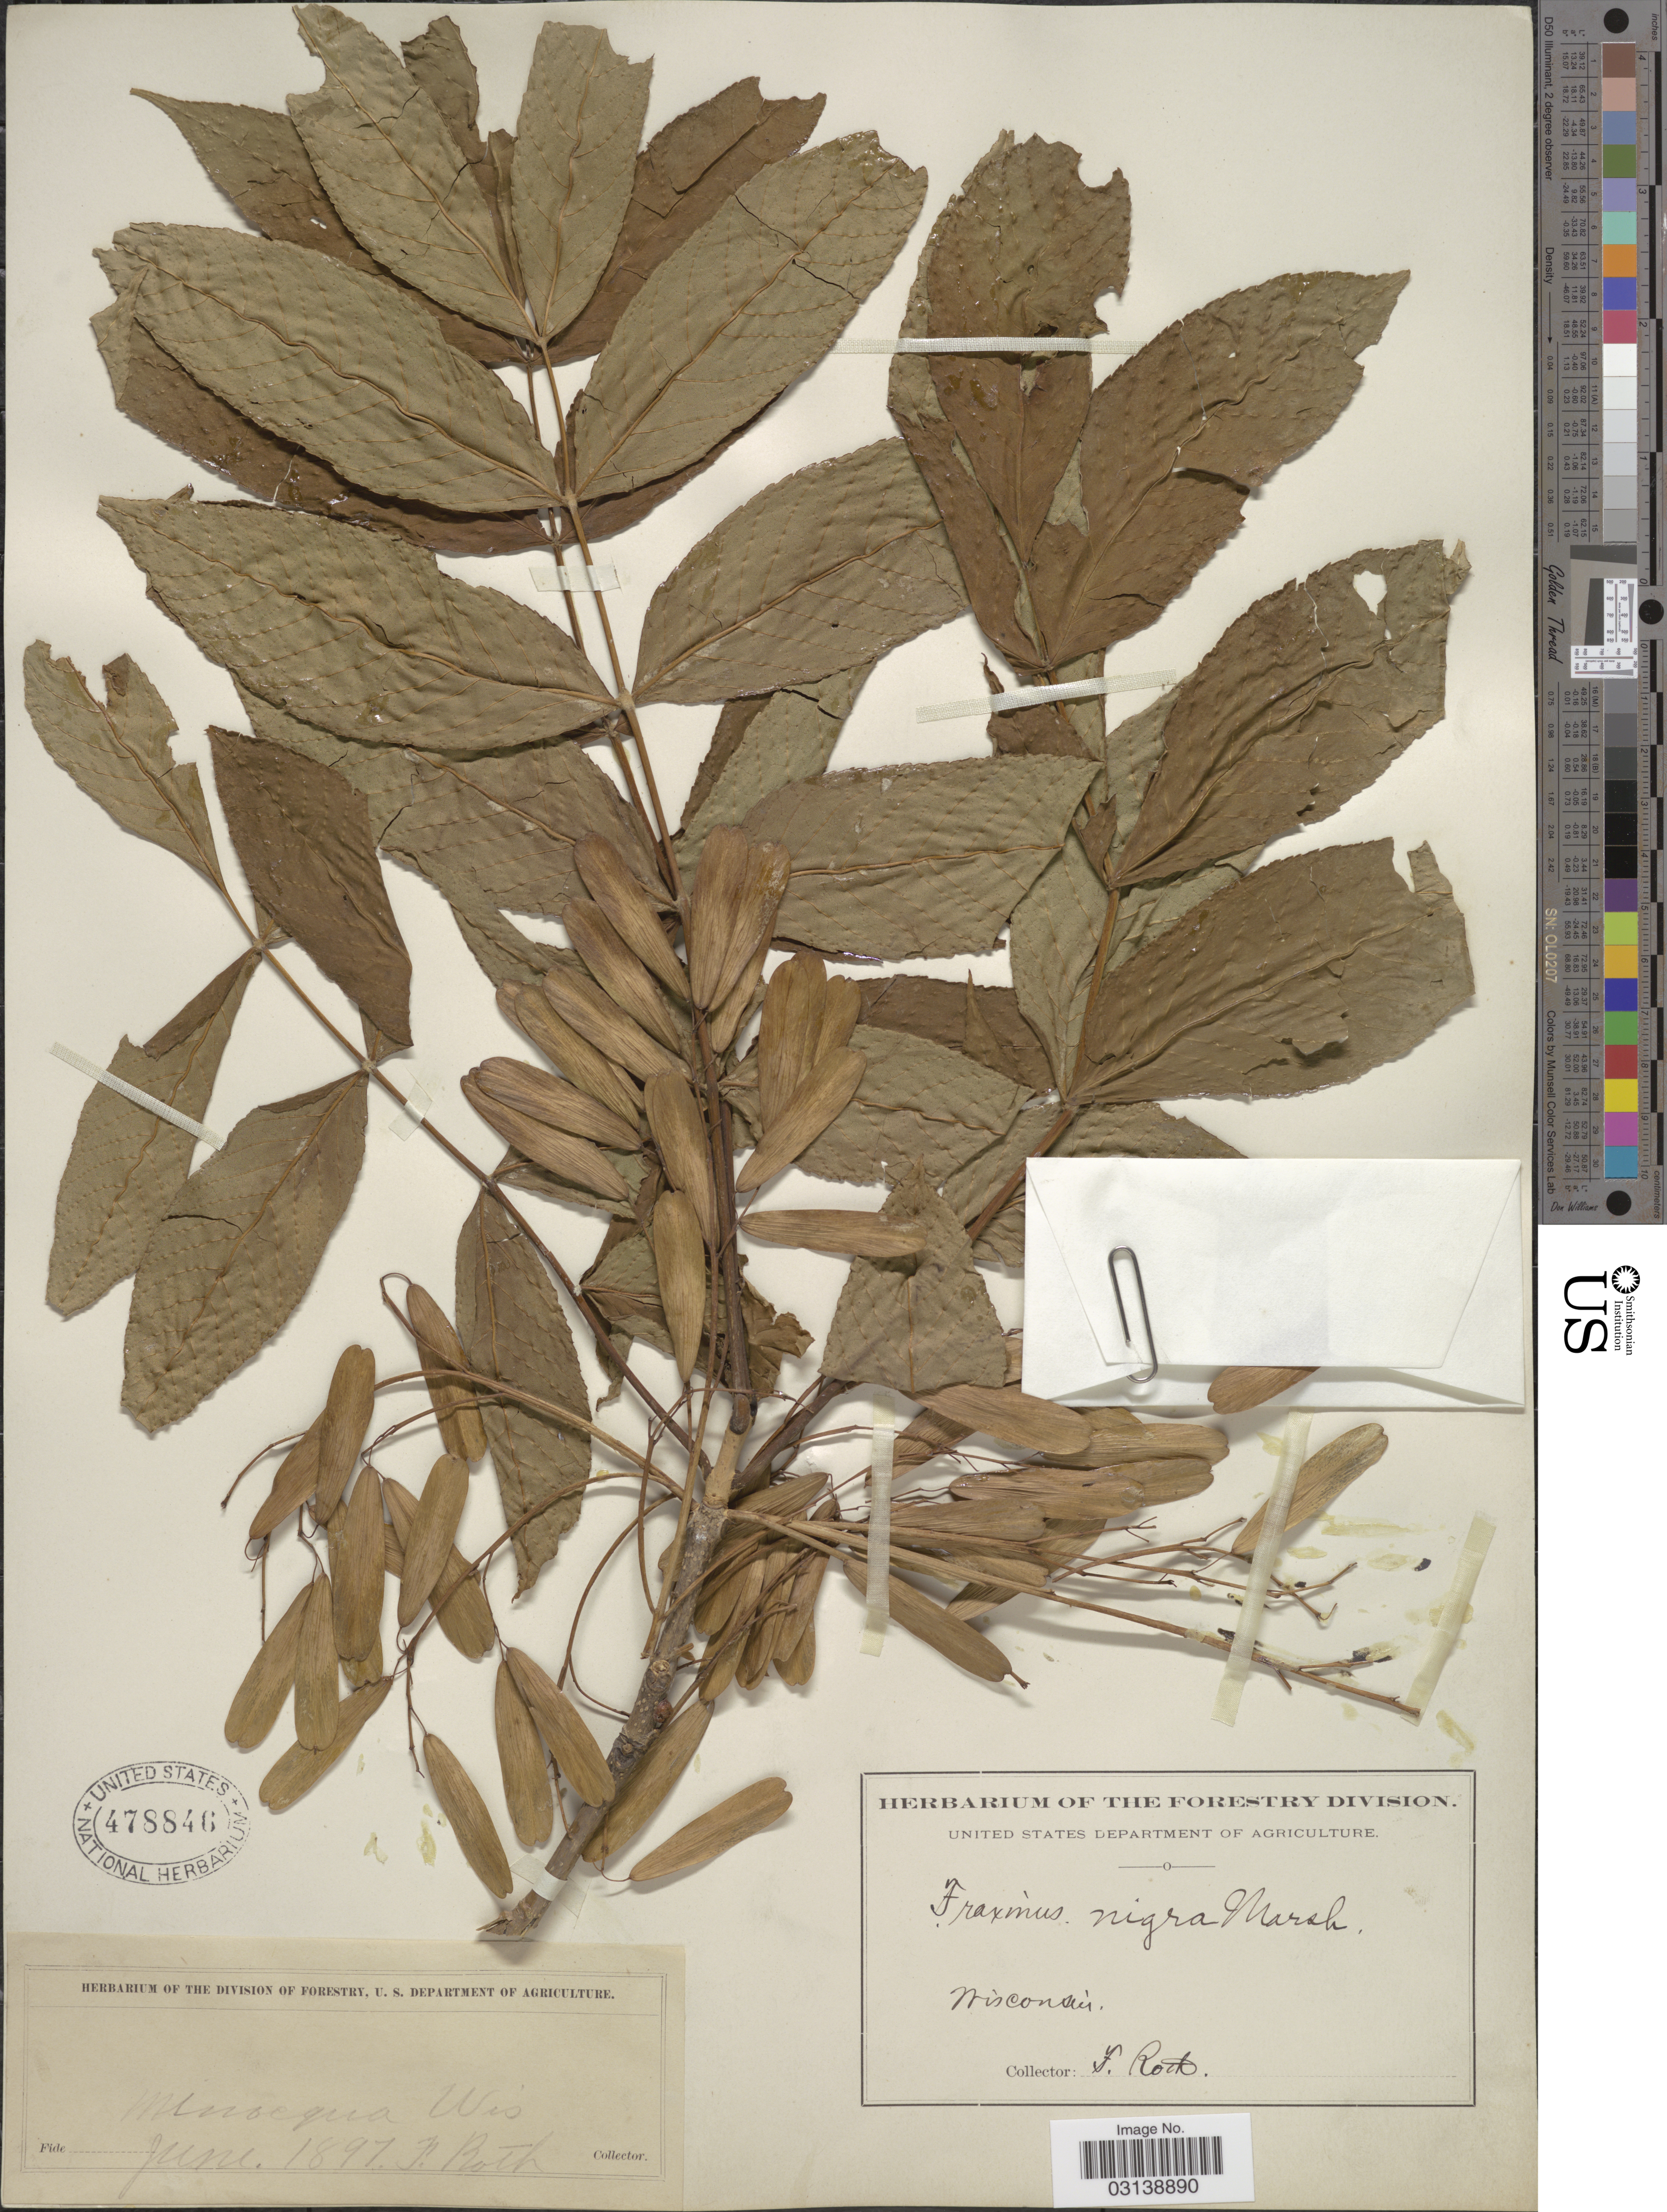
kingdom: Plantae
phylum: Tracheophyta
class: Magnoliopsida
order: Lamiales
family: Oleaceae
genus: Fraxinus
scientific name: Fraxinus nigra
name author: Marshall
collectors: F. Roth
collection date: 1897-06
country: United States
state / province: Wisconsin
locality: Minocqua.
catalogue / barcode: US 478846